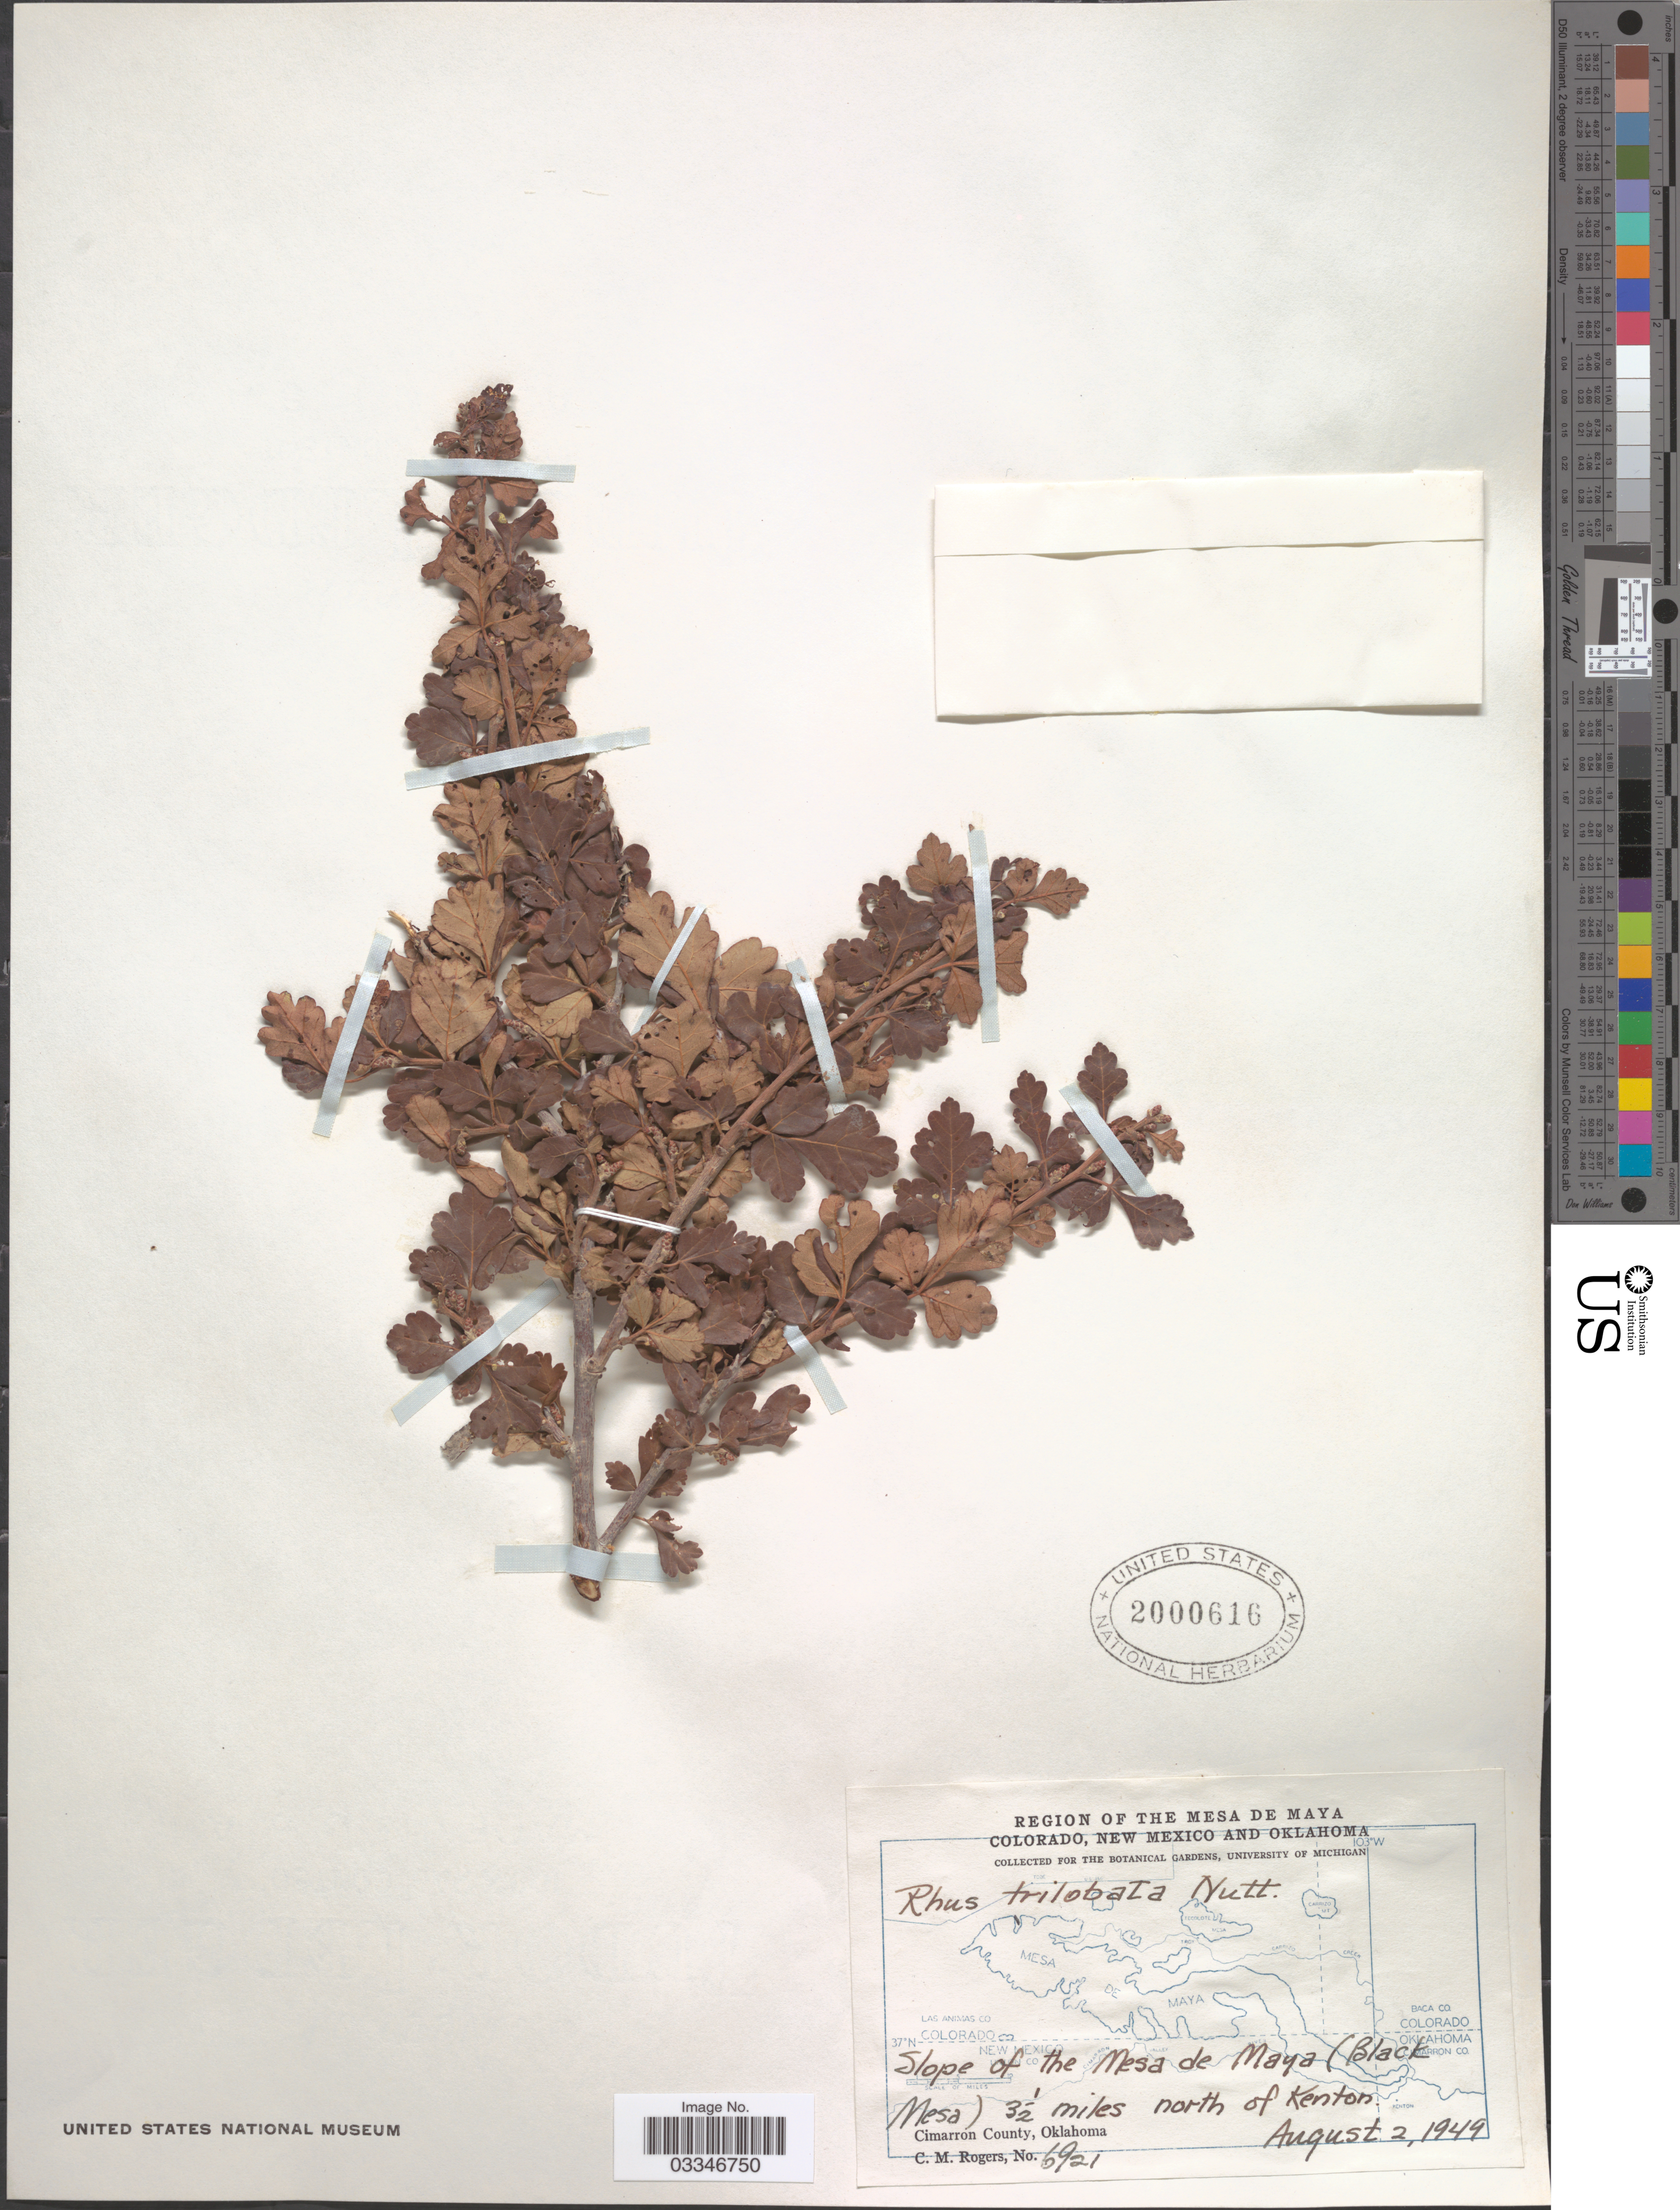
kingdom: Plantae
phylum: Tracheophyta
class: Magnoliopsida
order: Sapindales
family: Anacardiaceae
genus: Rhus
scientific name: Rhus trilobata var. typica Munz & Sloane ined.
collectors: C. M. Rogers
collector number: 6921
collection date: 1949-08-02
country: United States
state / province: Oklahoma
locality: Region of the Mesa de Maya. Slope of the Mesas de Maya (Black Mesa) 3½ miles north of Kenton. Cimarron County.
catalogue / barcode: US 2000616